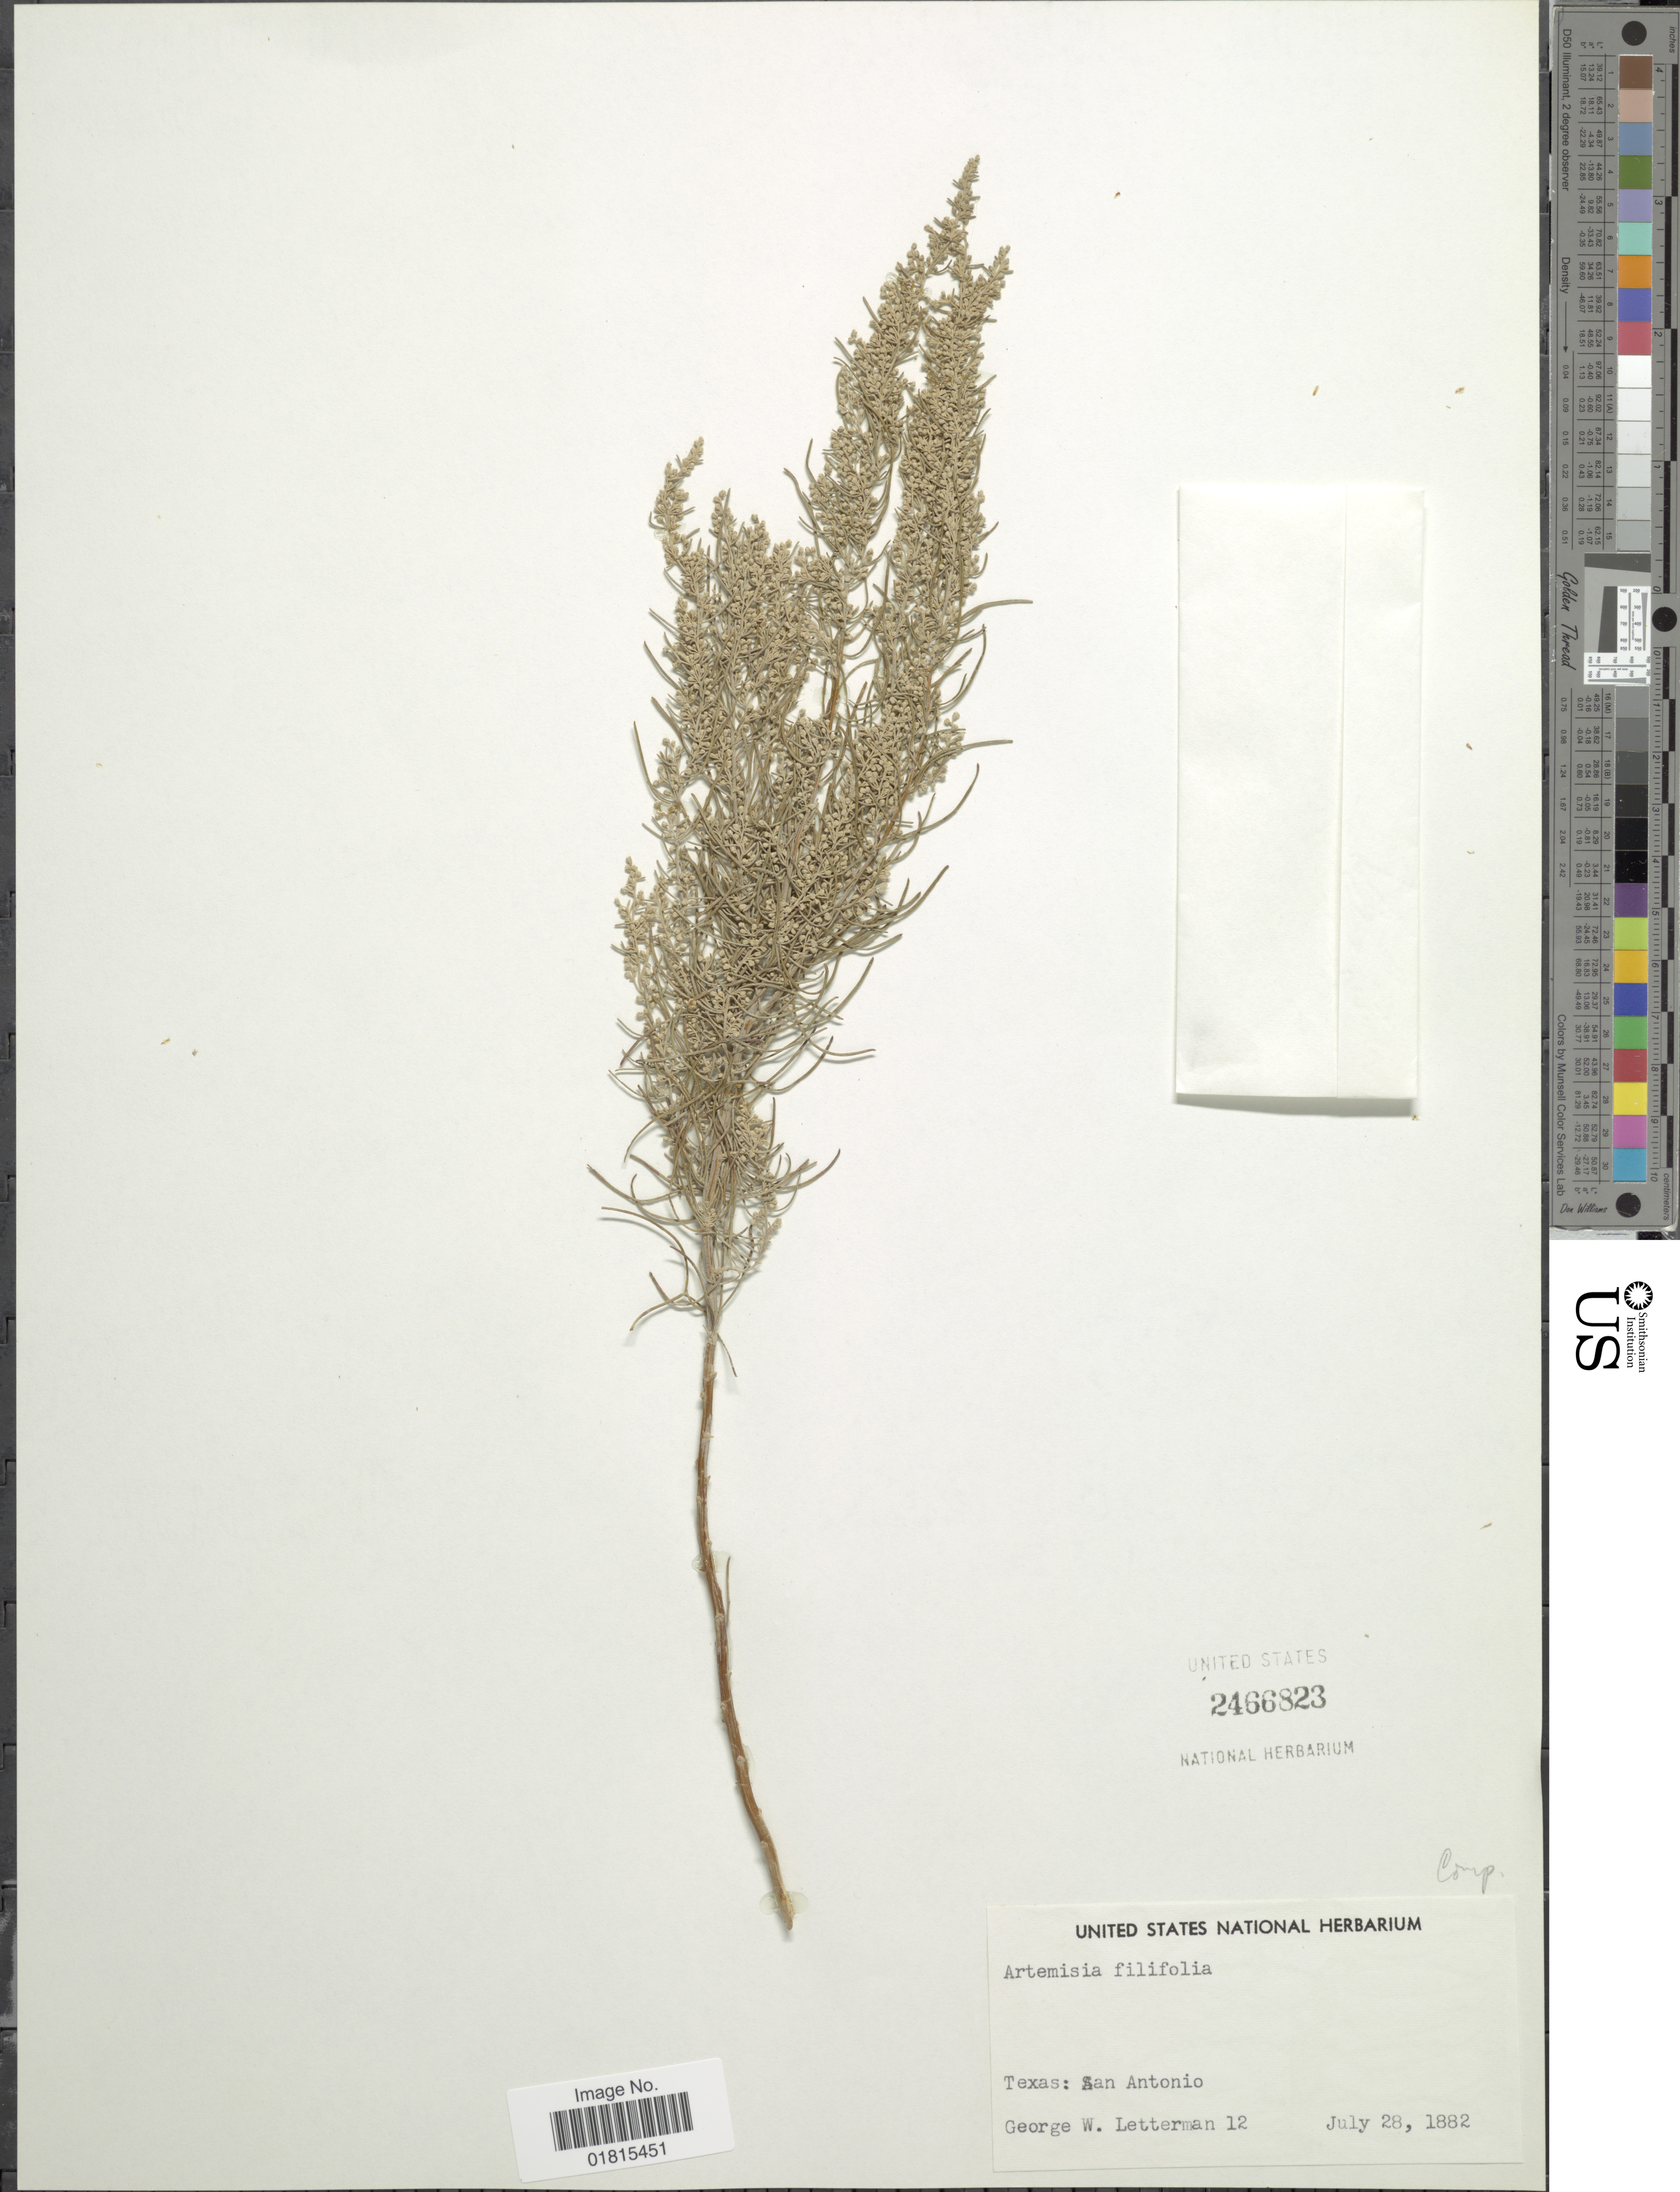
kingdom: Plantae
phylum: Tracheophyta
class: Magnoliopsida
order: Asterales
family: Asteraceae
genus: Artemisia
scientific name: Artemisia filifolia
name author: Torr.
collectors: G. W. Letterman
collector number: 12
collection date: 1882-07-28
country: United States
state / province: Texas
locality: Texas: San Antonio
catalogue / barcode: US 2466823